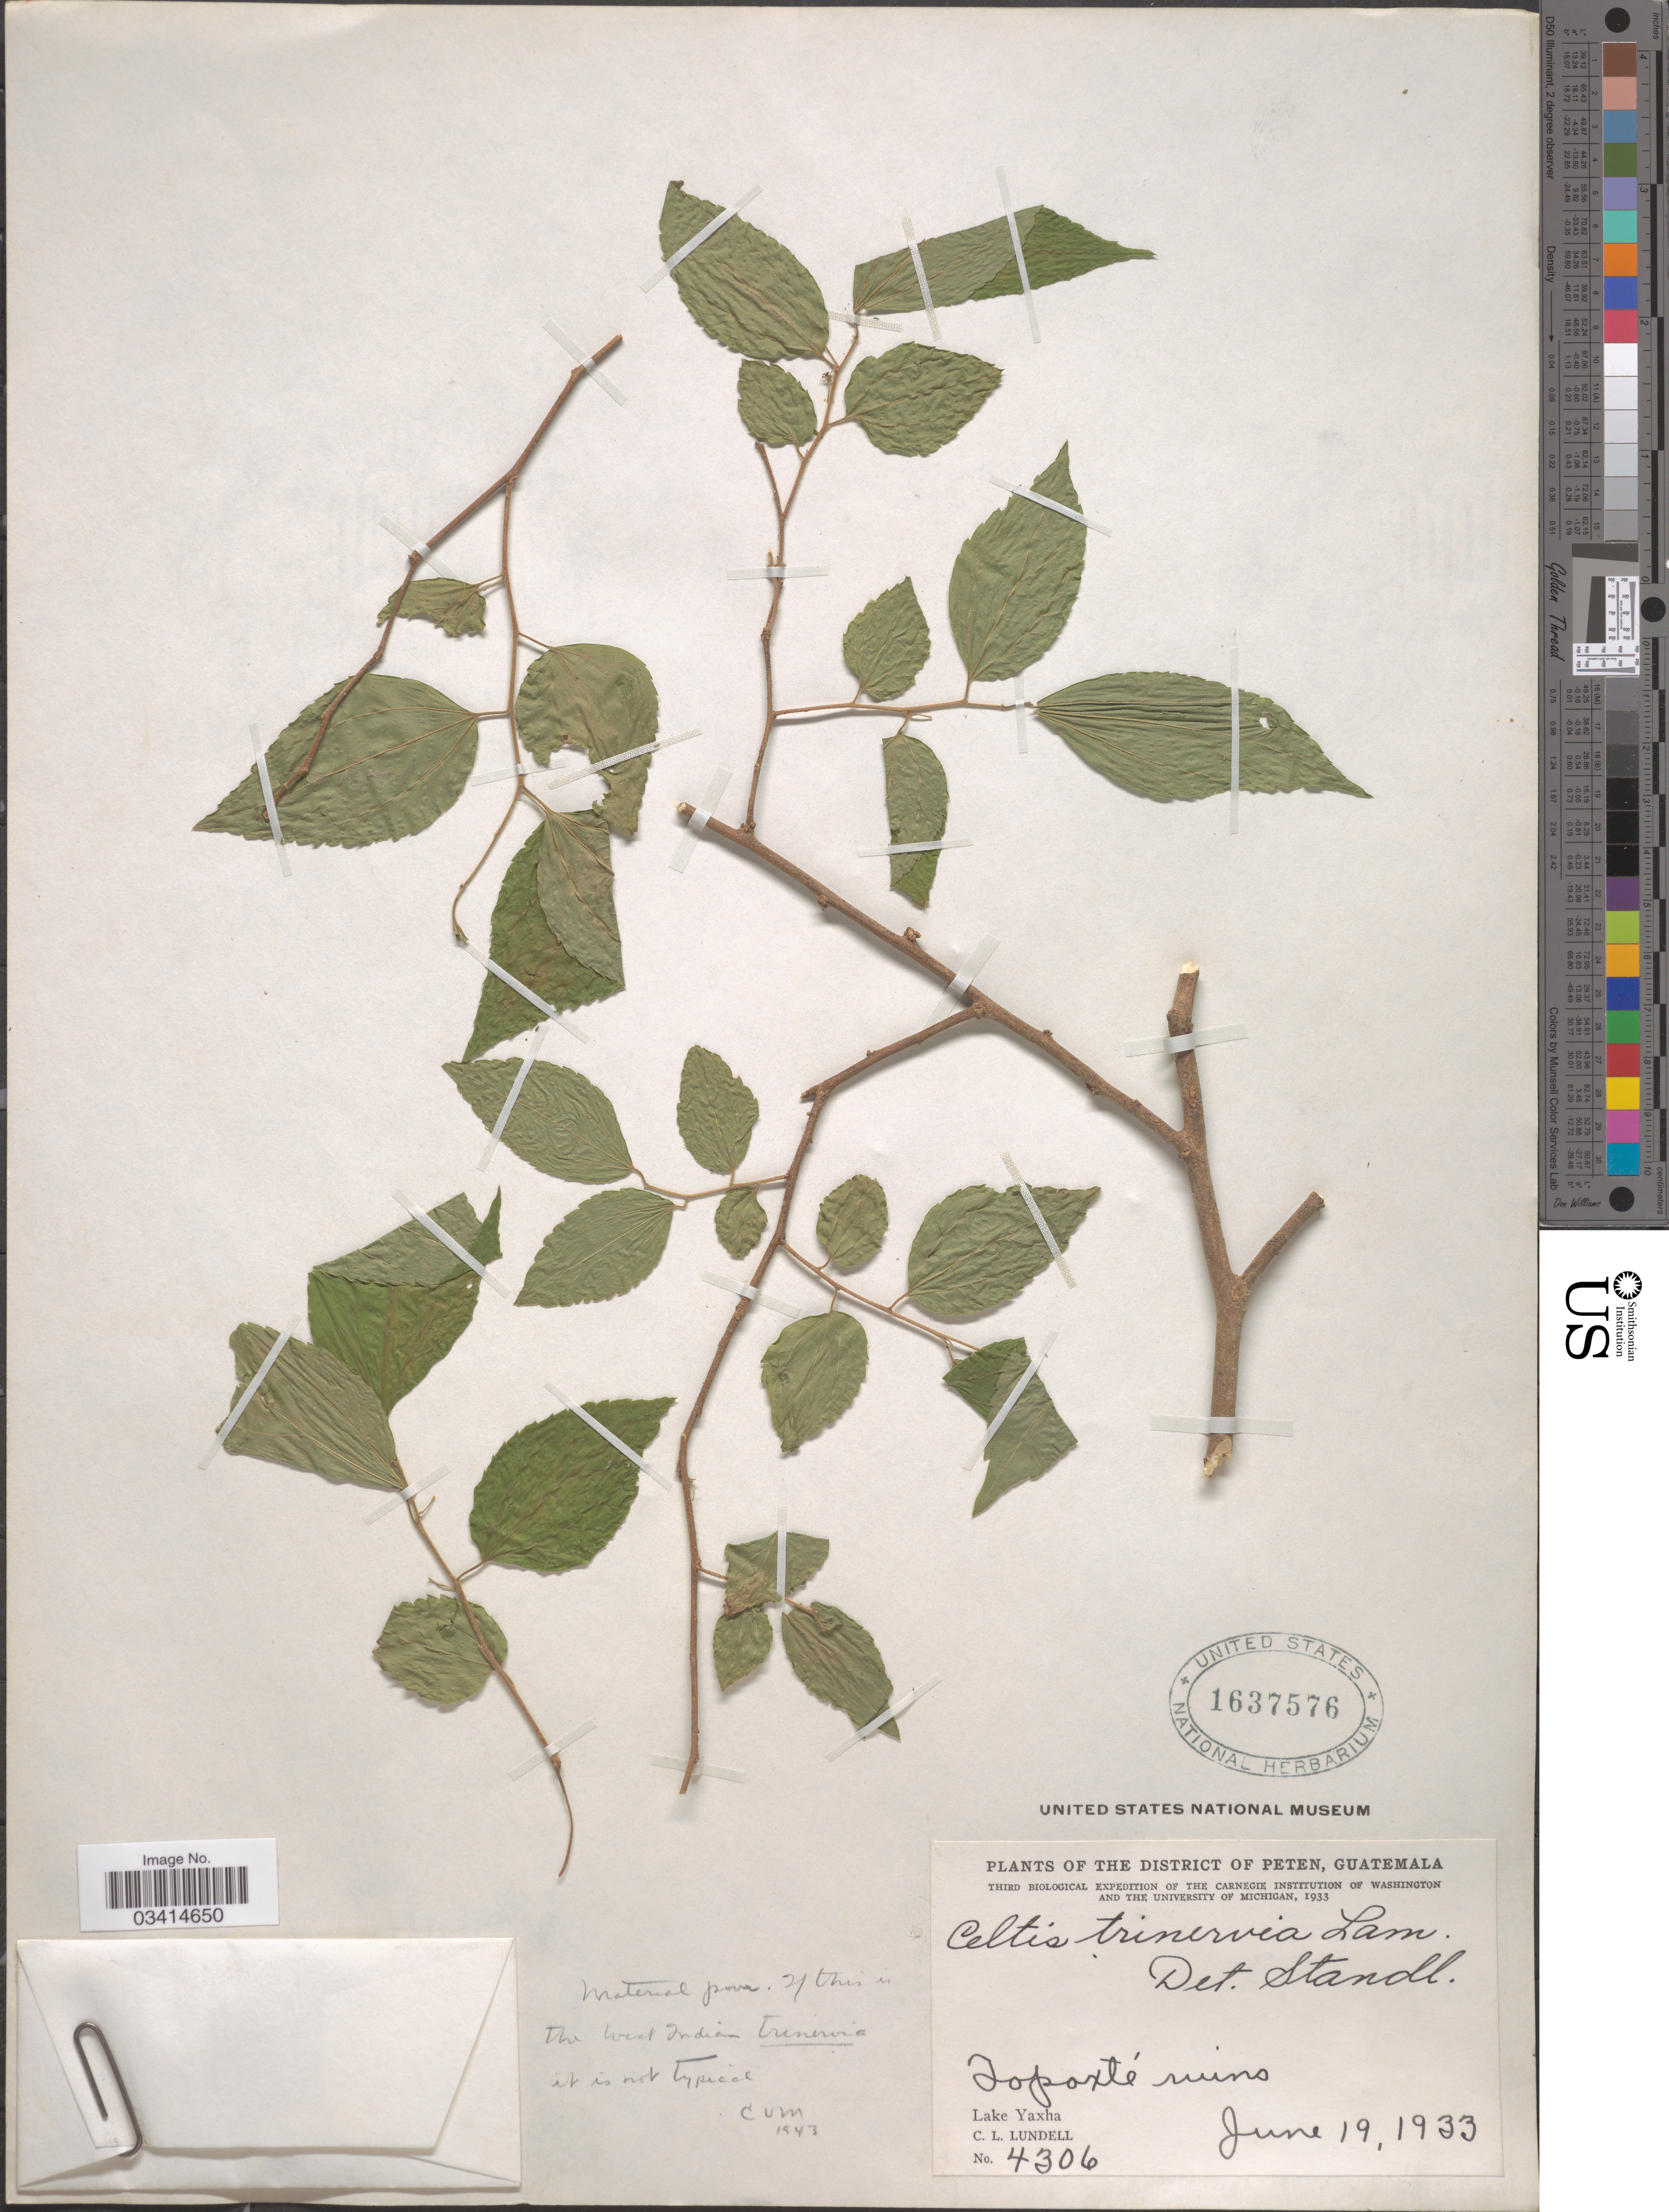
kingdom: Plantae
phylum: Tracheophyta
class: Magnoliopsida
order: Rosales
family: Cannabaceae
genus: Celtis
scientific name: Celtis trinervia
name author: Lam.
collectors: C. L. Lundell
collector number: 4306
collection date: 1933-06-19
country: Guatemala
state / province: El Petén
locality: The District of Peten. Topoxté ruins. Lake Yaxha.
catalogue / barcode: US 1637576